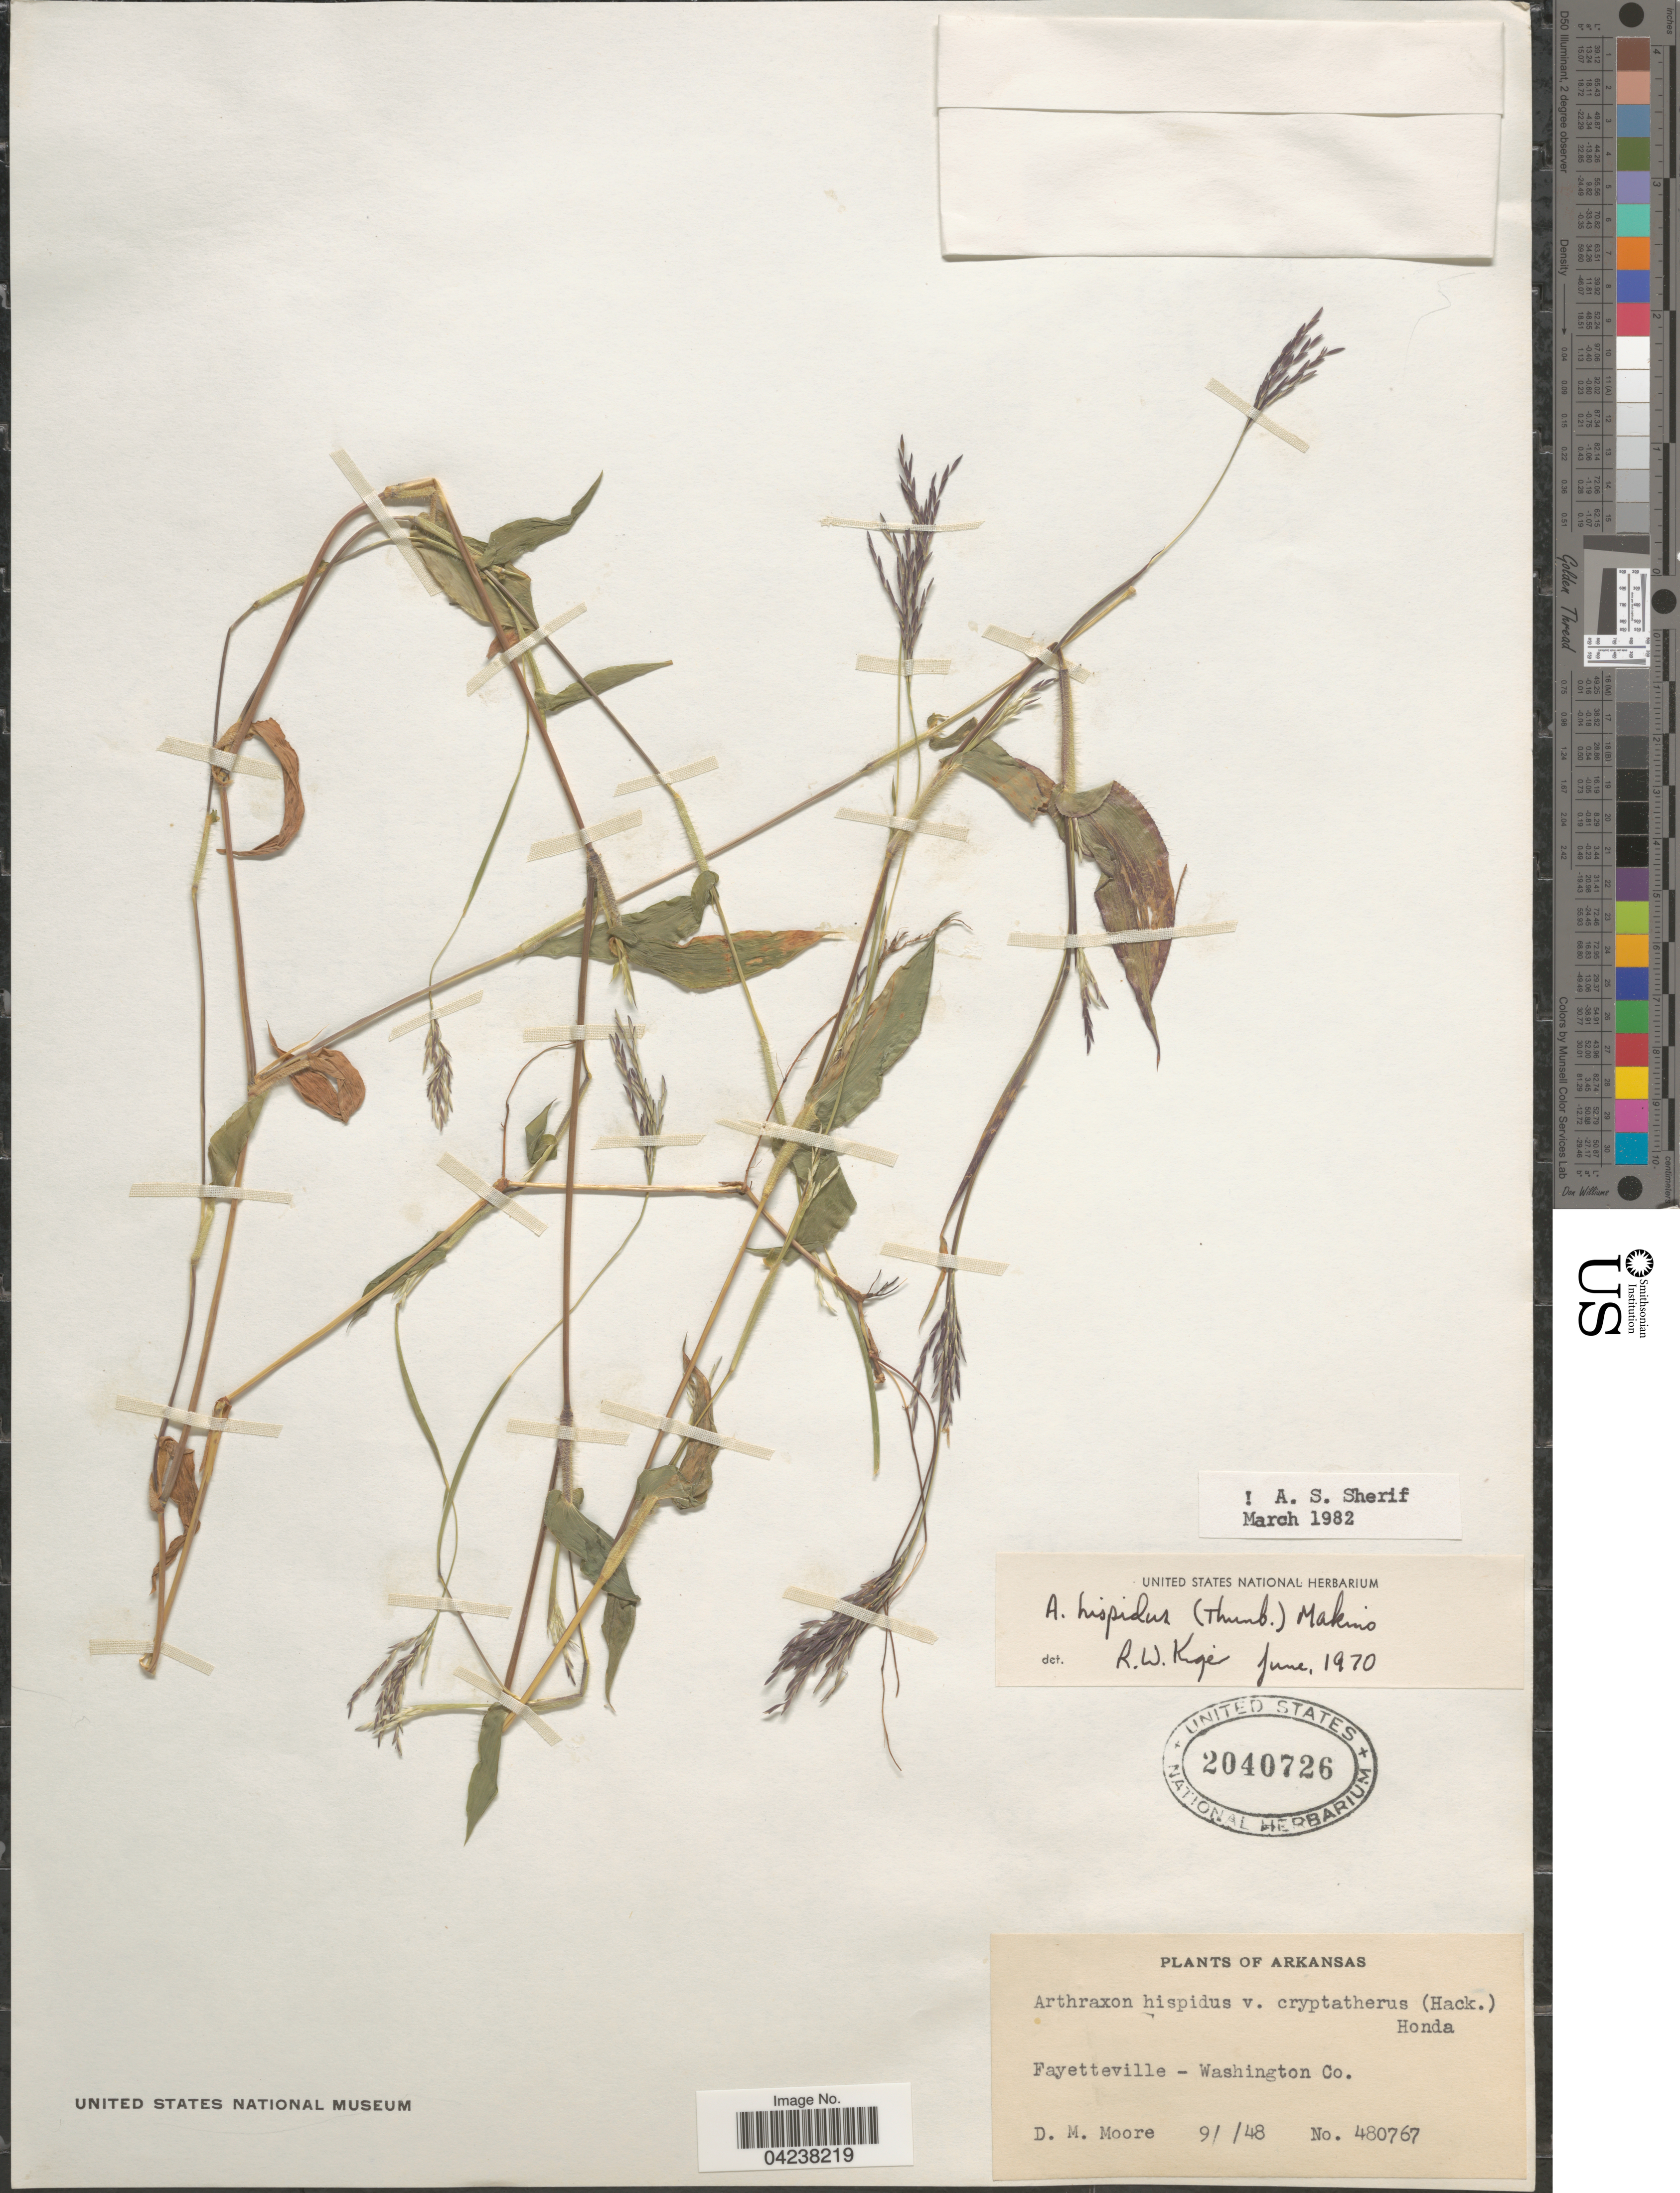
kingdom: Plantae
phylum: Tracheophyta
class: Liliopsida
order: Poales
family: Poaceae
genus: Arthraxon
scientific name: Arthraxon hispidus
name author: (Thunb.) Makino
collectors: D. Moore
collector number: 480767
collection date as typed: Transcribed d/m/y: /9/48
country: United States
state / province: Arkansas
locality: Fayetteville - Washington Co.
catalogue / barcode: US 2040726